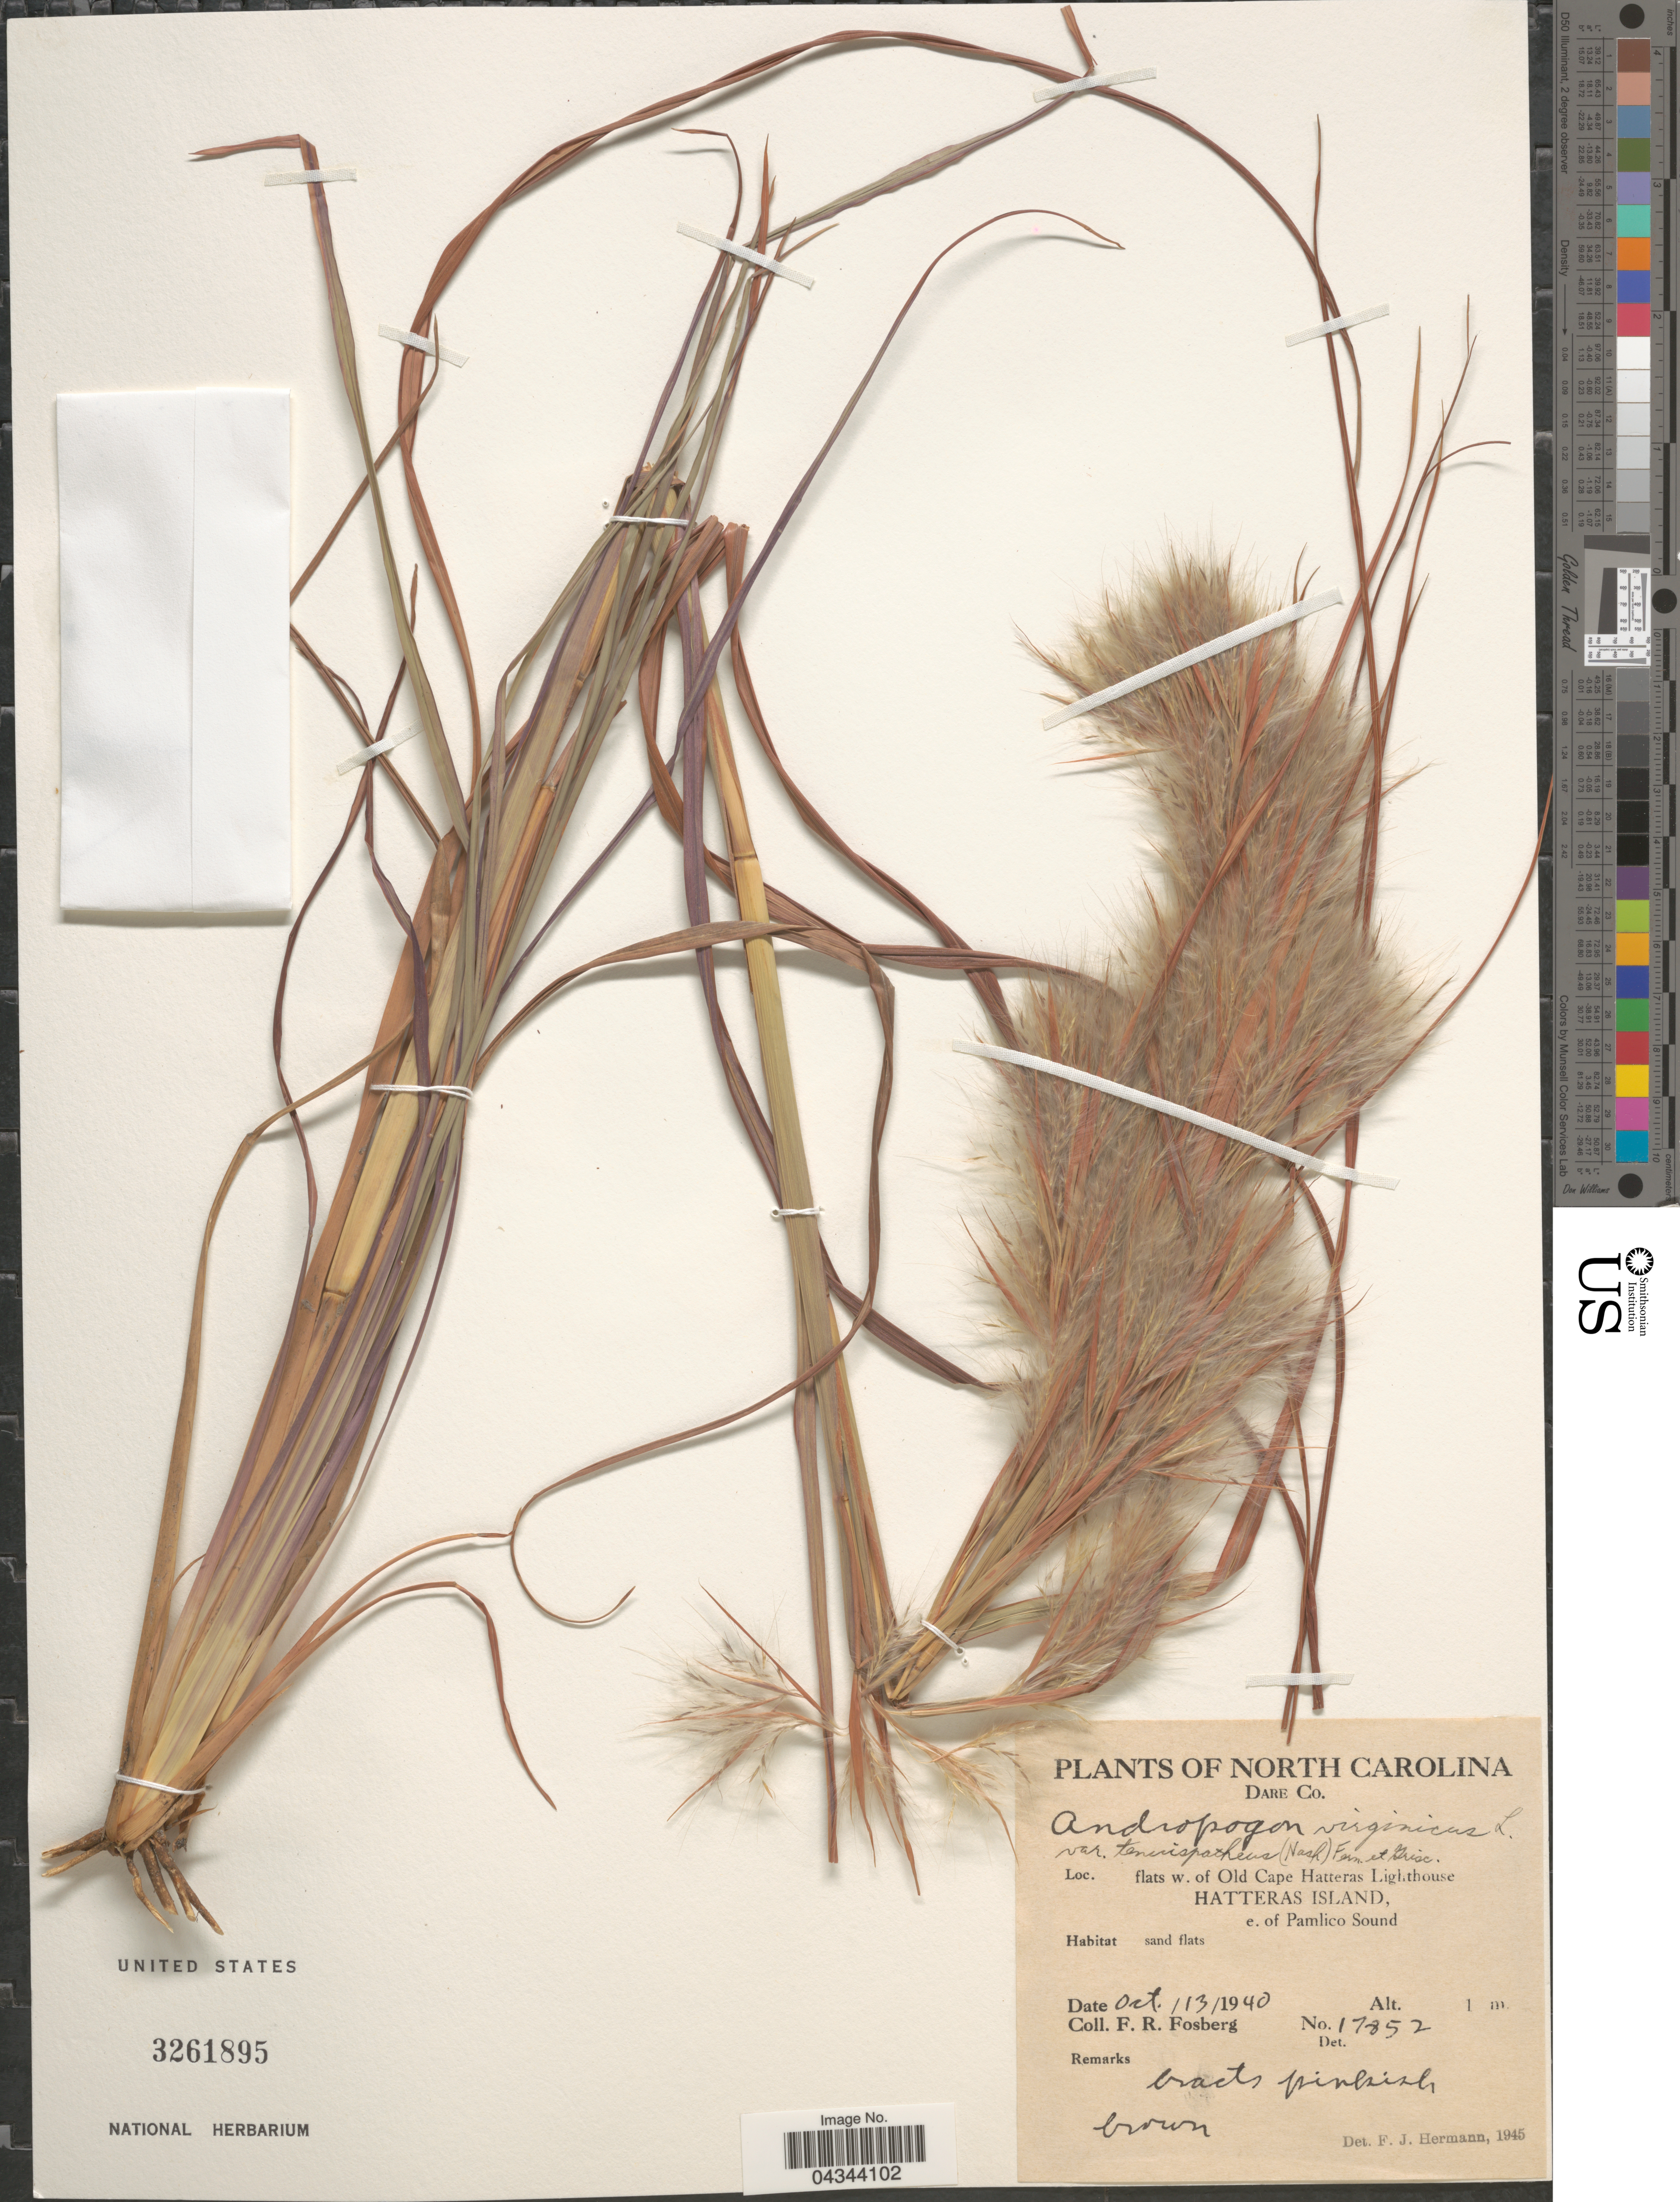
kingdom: Plantae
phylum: Tracheophyta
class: Liliopsida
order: Poales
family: Poaceae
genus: Andropogon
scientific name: Andropogon virginicus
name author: L.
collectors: F. R. Fosberg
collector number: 17852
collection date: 1940-10-13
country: United States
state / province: North Carolina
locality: Dare Co. Flats w. of Old Cape Hatteras Lighthouse. Hatteras Island, e. of Pamlico Sound.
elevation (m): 1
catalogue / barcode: US 3261895